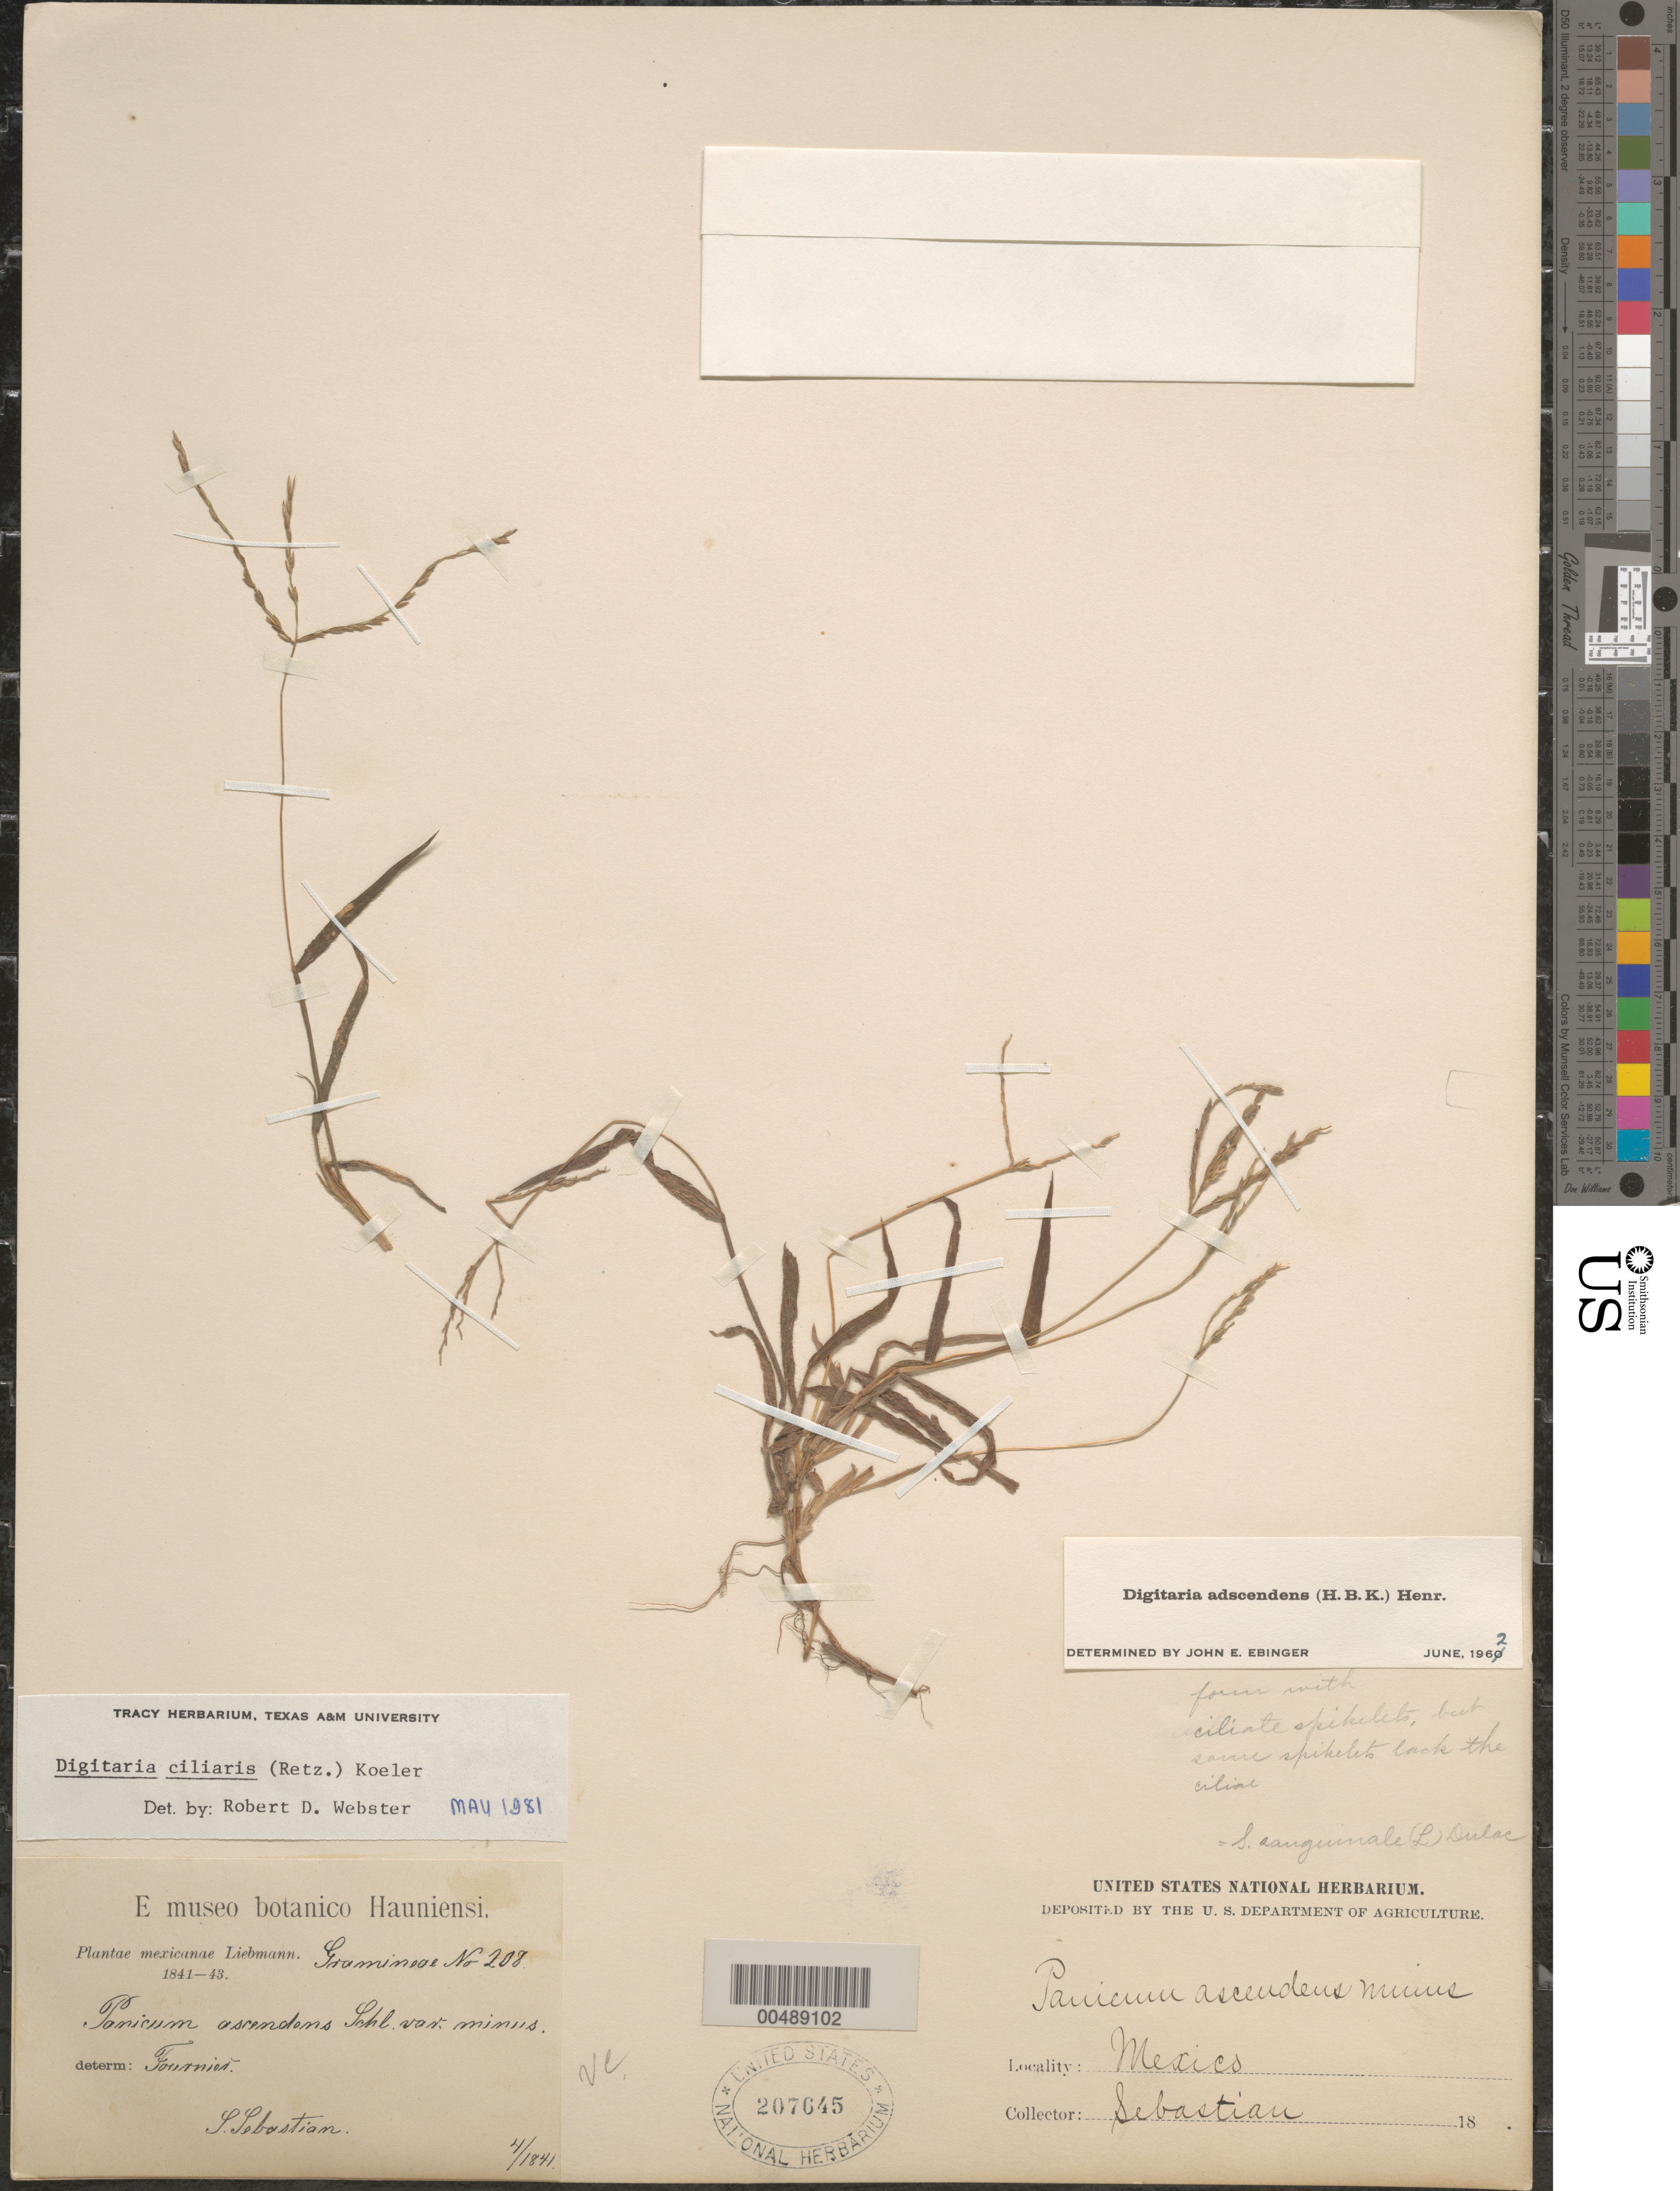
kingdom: Plantae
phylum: Tracheophyta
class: Liliopsida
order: Poales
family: Poaceae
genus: Digitaria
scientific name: Digitaria ciliaris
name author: (Retz.) Koeler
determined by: Webster, Robert D.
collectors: S. Sebastian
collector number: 208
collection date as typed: Apr 1841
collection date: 1841-04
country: Mexico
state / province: Durango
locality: San Ramon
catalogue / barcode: US 207645